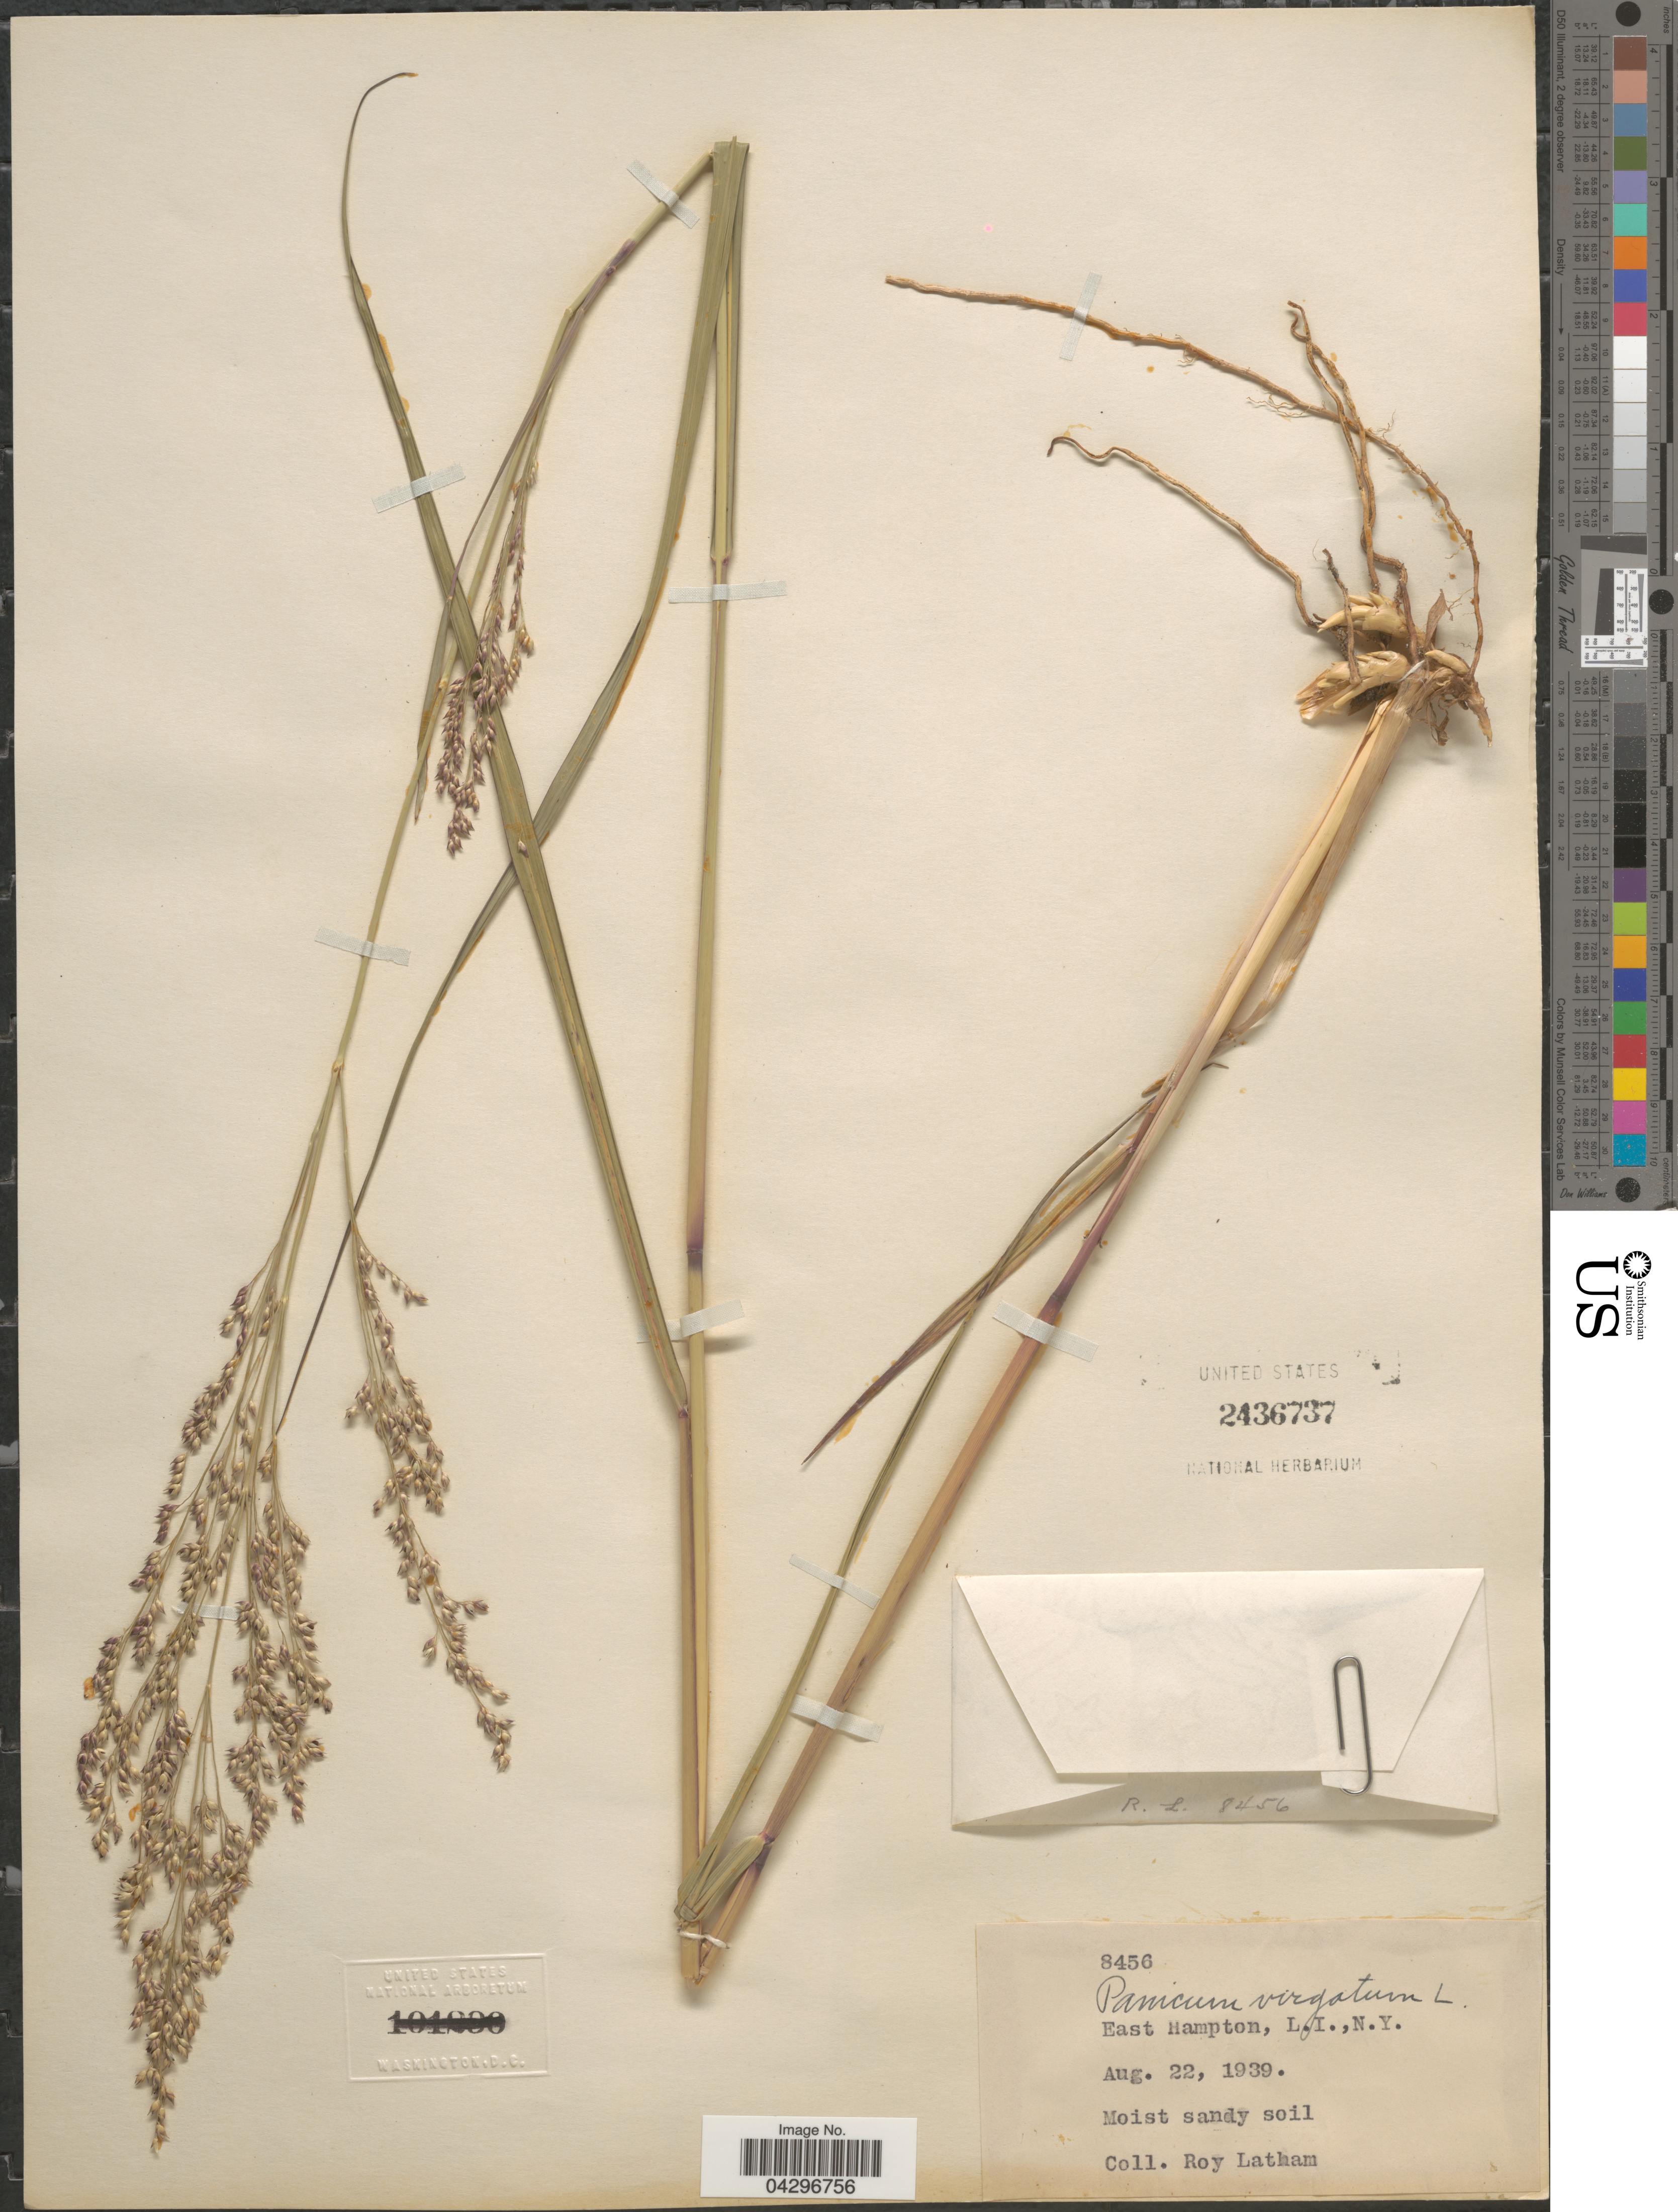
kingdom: Plantae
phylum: Tracheophyta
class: Liliopsida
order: Poales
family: Poaceae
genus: Panicum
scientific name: Panicum virgatum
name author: L.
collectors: R. Latham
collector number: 8456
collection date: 1939-08-22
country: United States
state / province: New York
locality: East Hampton, L. I.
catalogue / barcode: US 2436737